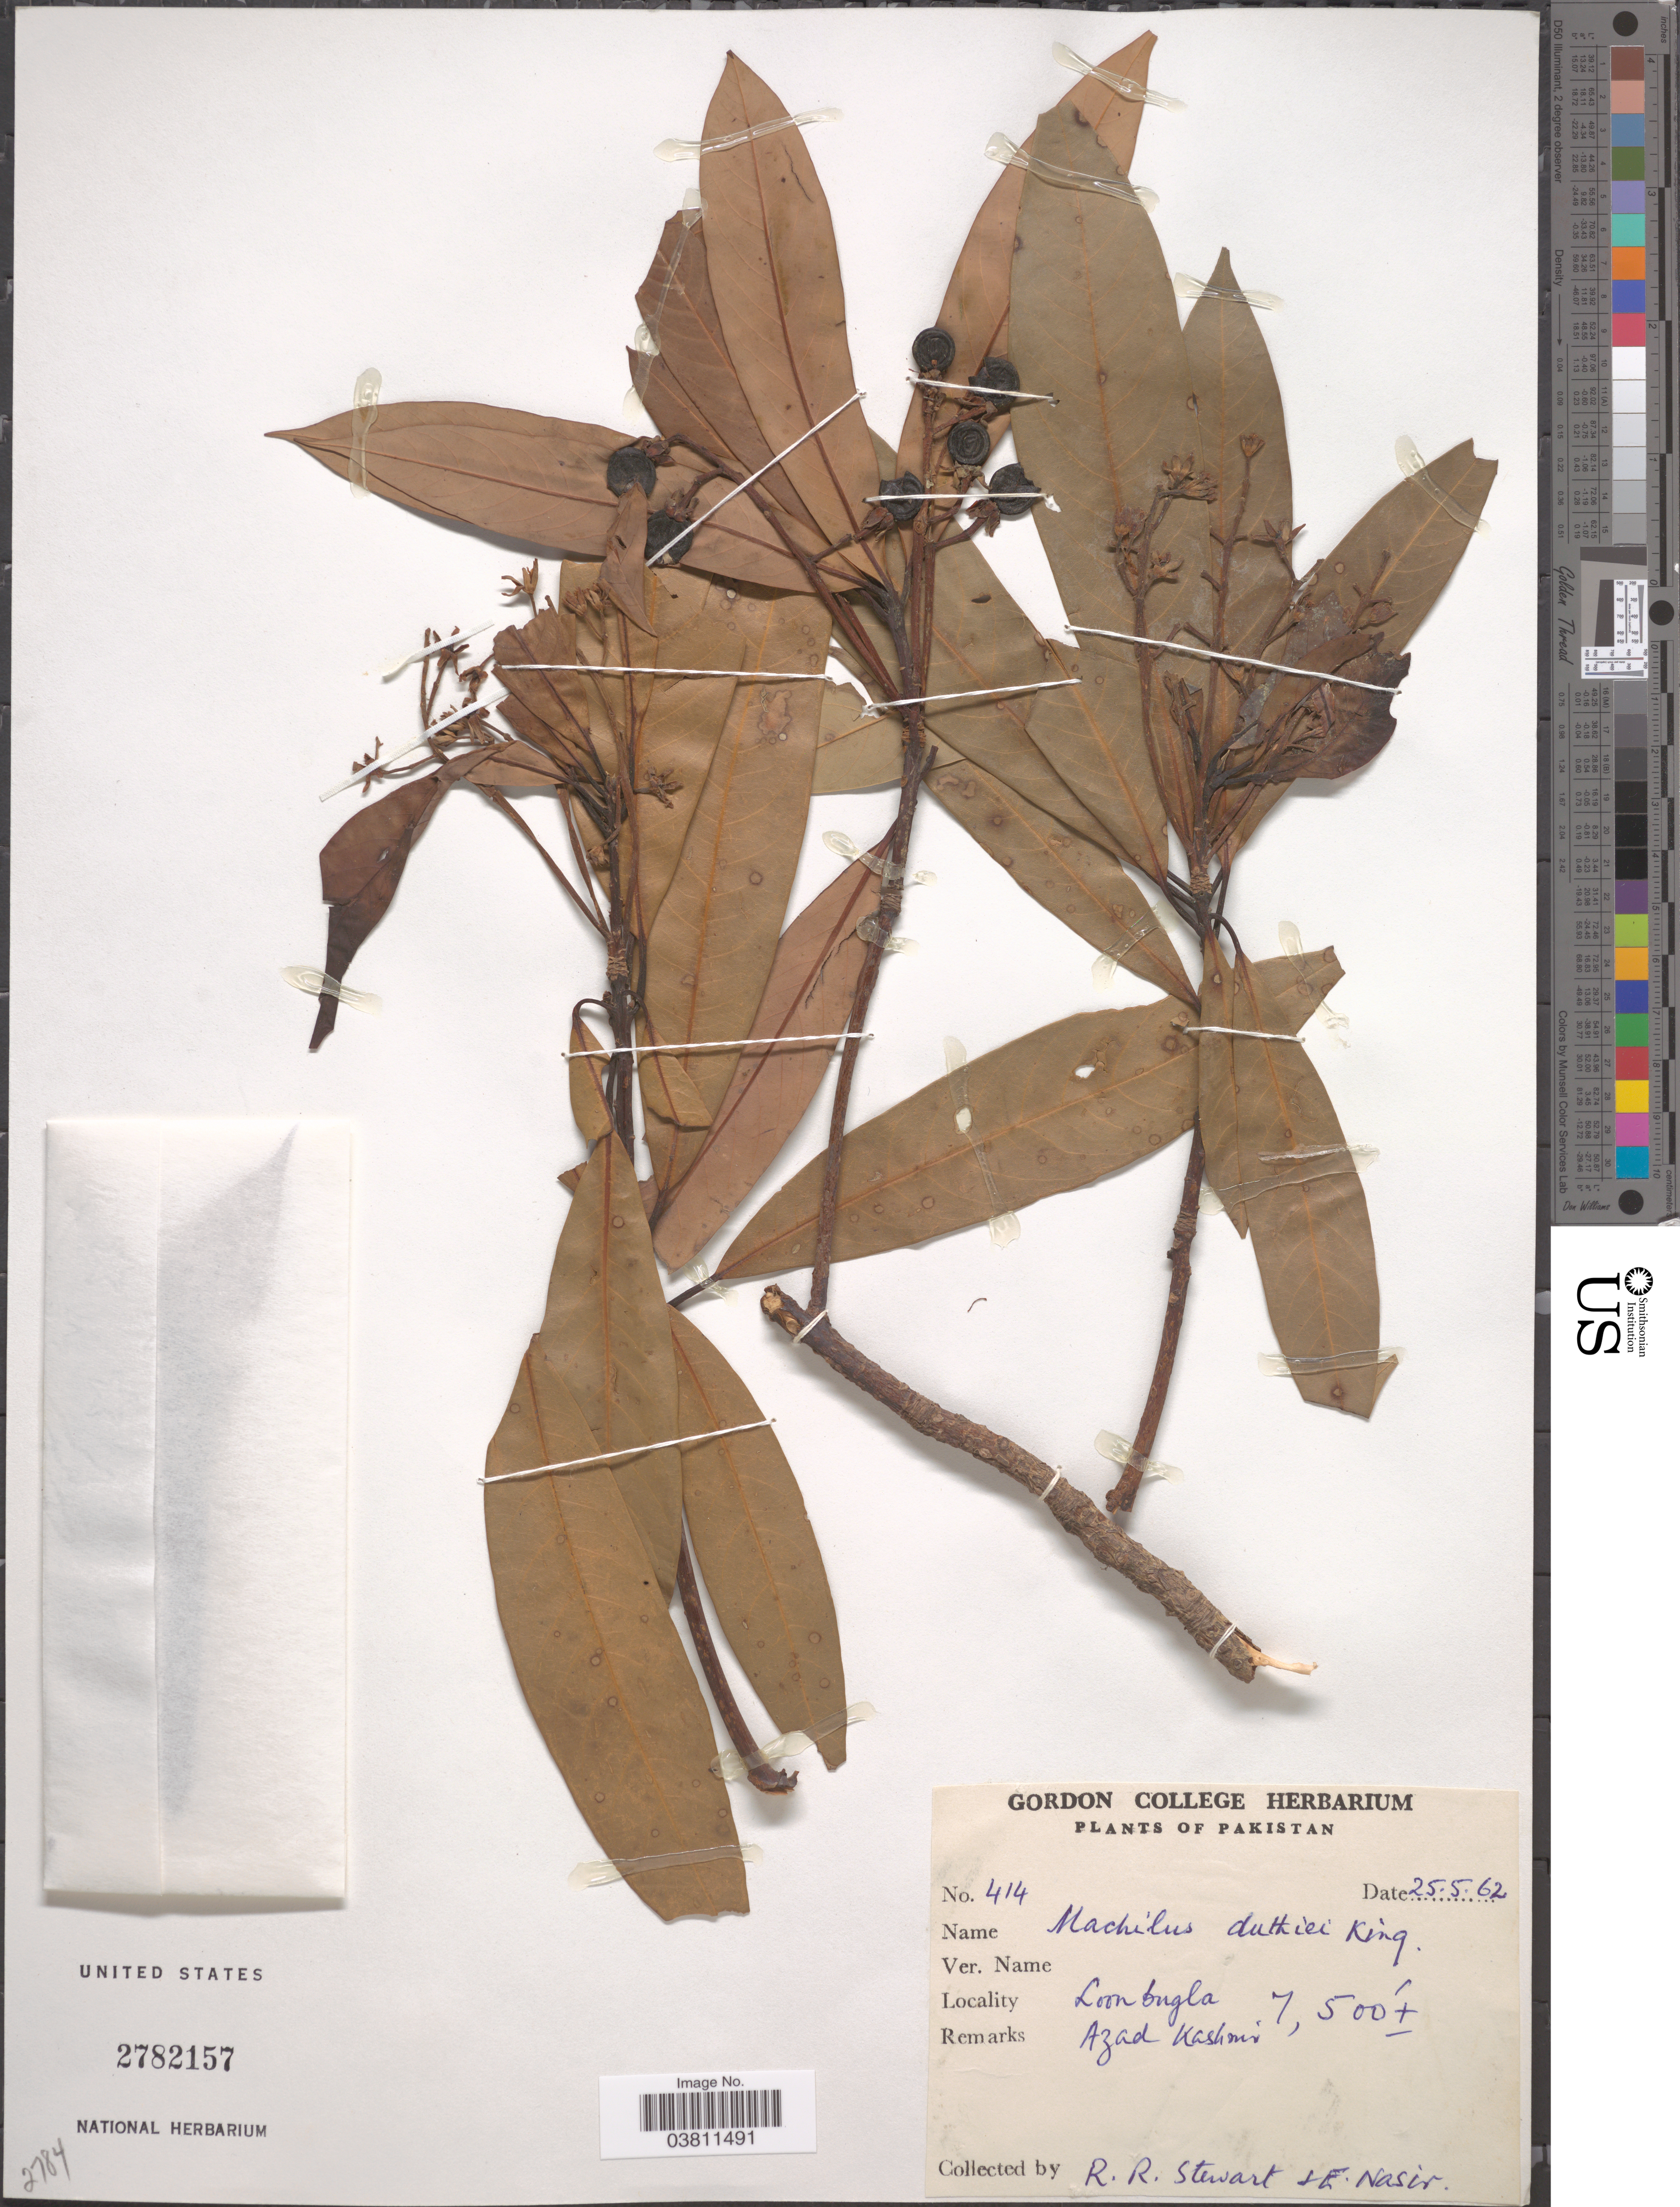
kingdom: Plantae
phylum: Tracheophyta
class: Magnoliopsida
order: Laurales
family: Lauraceae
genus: Persea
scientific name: Persea duthiei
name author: (King) Kosterm.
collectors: R. Steward & E. Nasir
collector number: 414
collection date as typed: Transcribed d/m/y: 25/5/62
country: Pakistan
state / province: Azad Kashmir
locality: Loonbugla.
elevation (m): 2286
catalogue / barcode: US 2782157